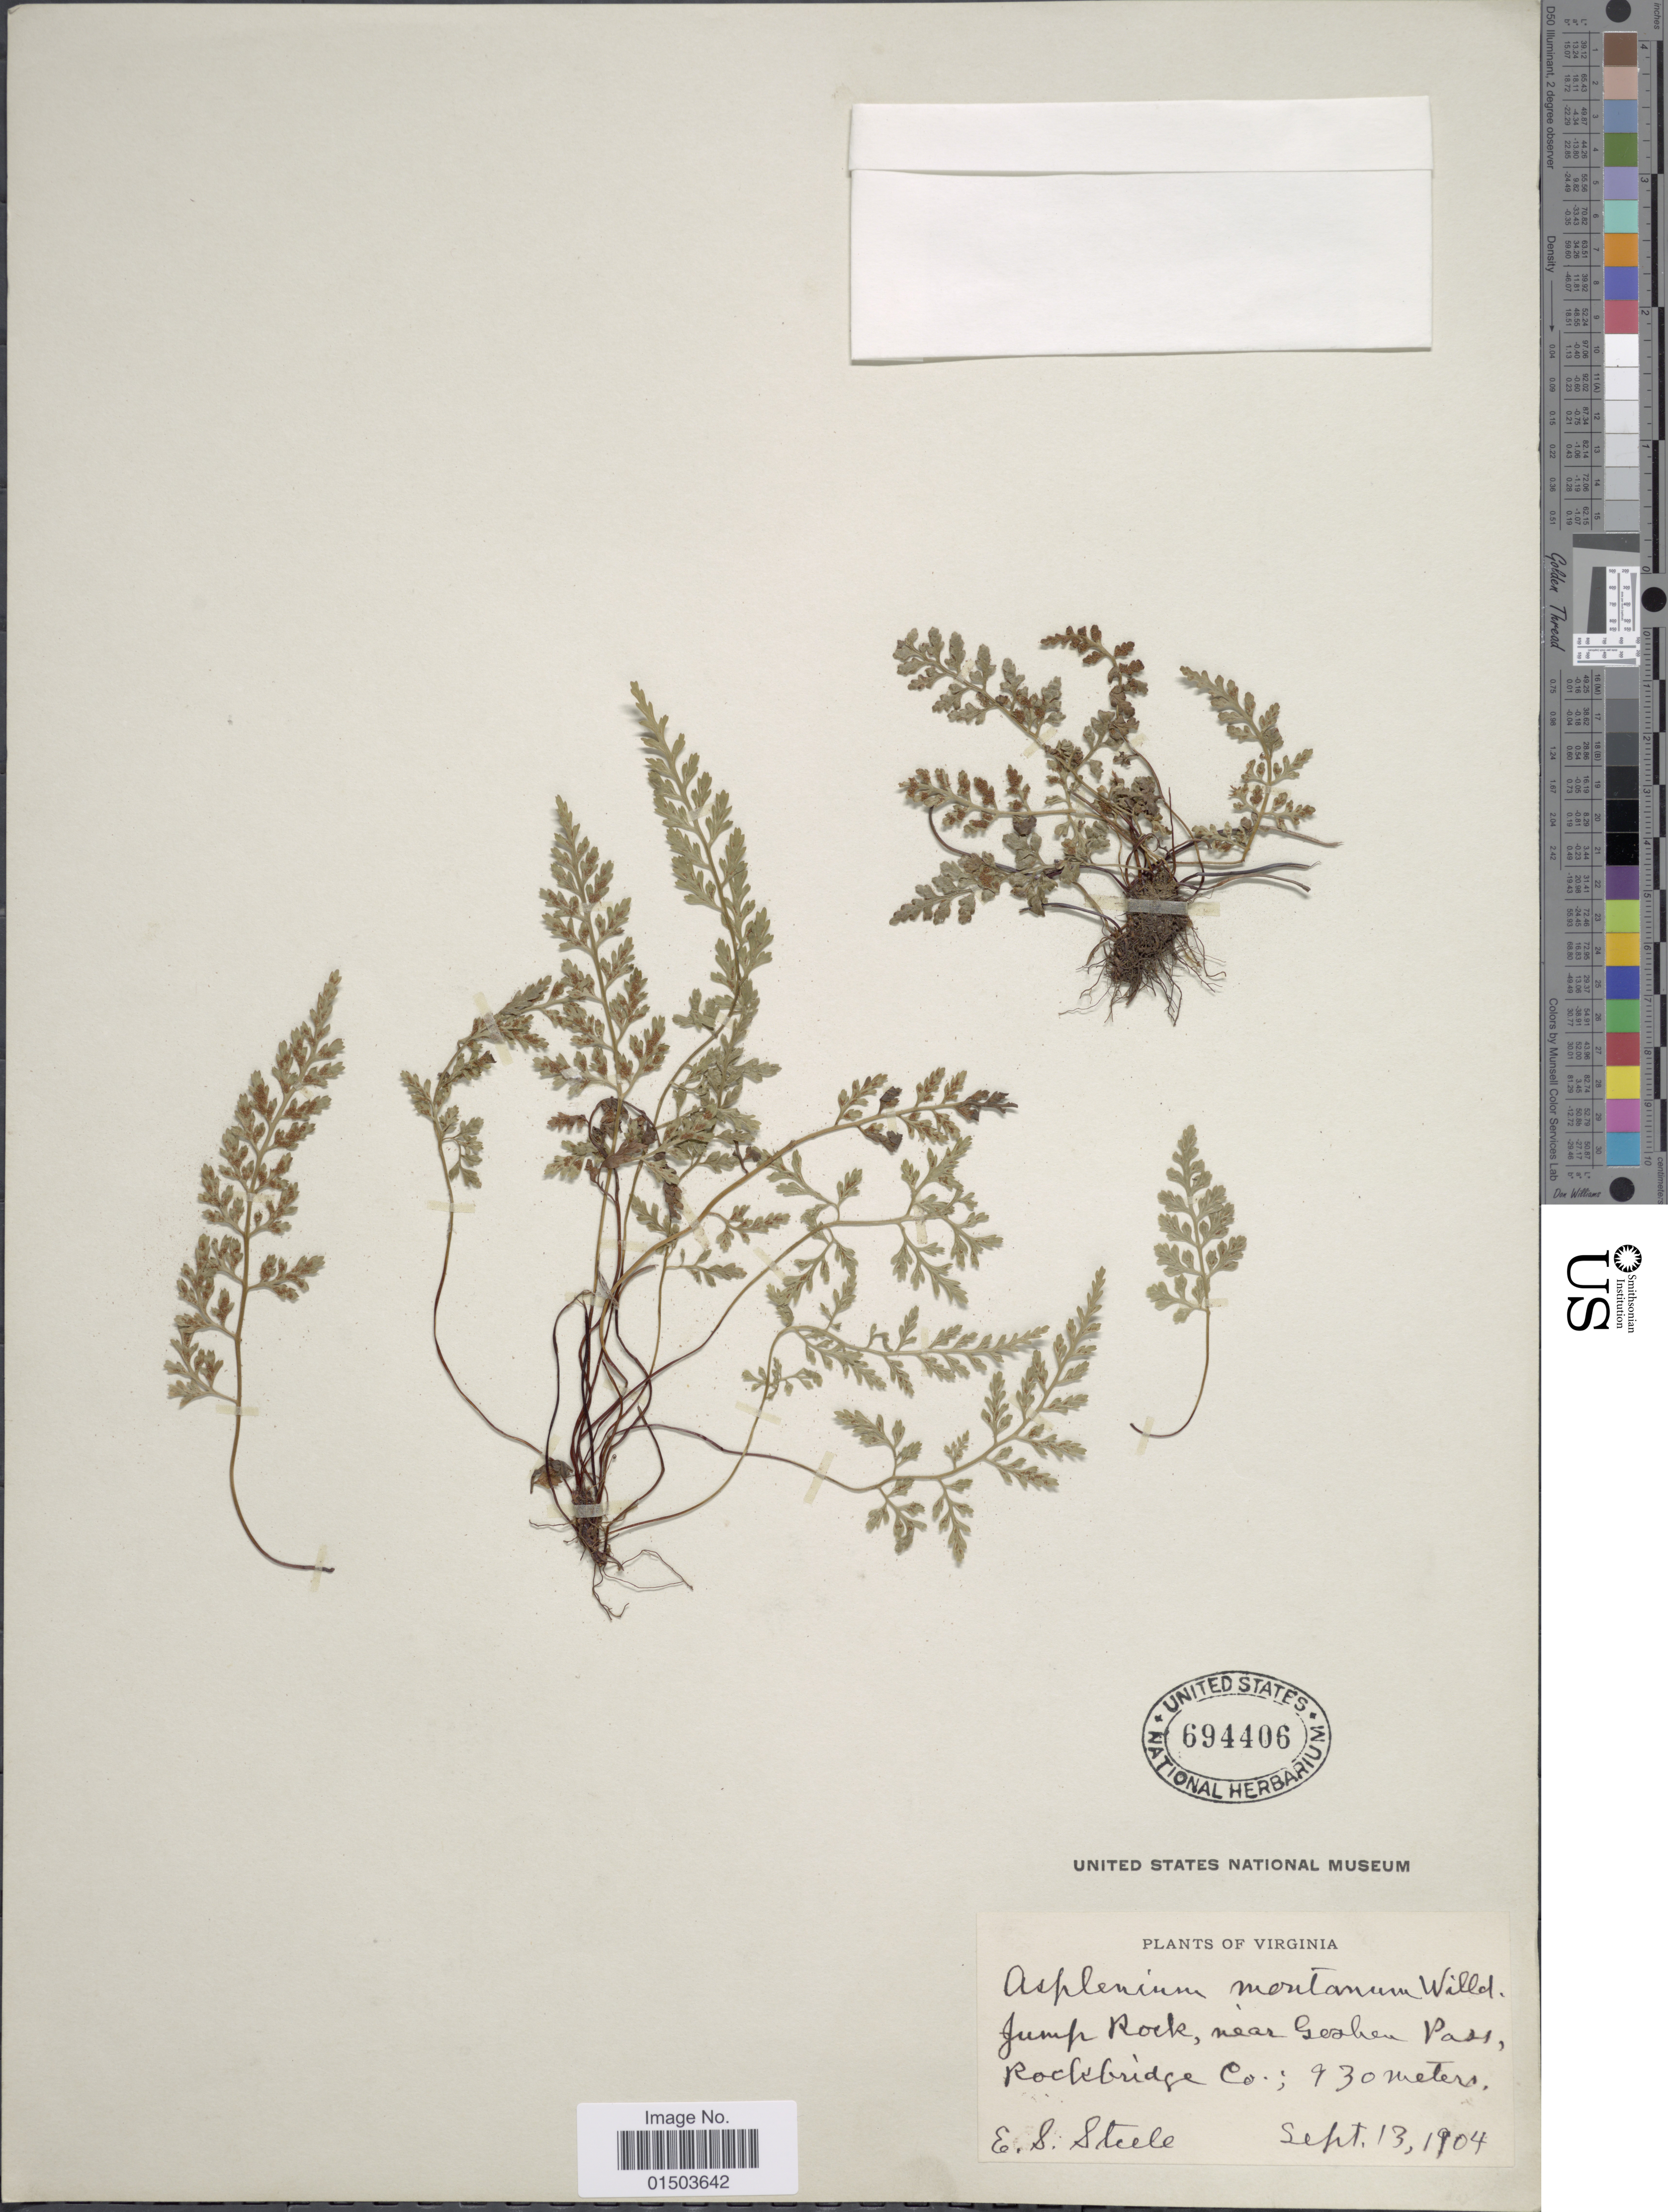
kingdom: Plantae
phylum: Tracheophyta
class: Polypodiopsida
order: Polypodiales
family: Aspleniaceae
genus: Asplenium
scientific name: Asplenium montanum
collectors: E. Steele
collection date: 1904-09-13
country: United States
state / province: Virginia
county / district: Rockbridge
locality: Virginia, Jump Rock, near Goshen Pass, Rockbridge Co.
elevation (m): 930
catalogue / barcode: US 694406